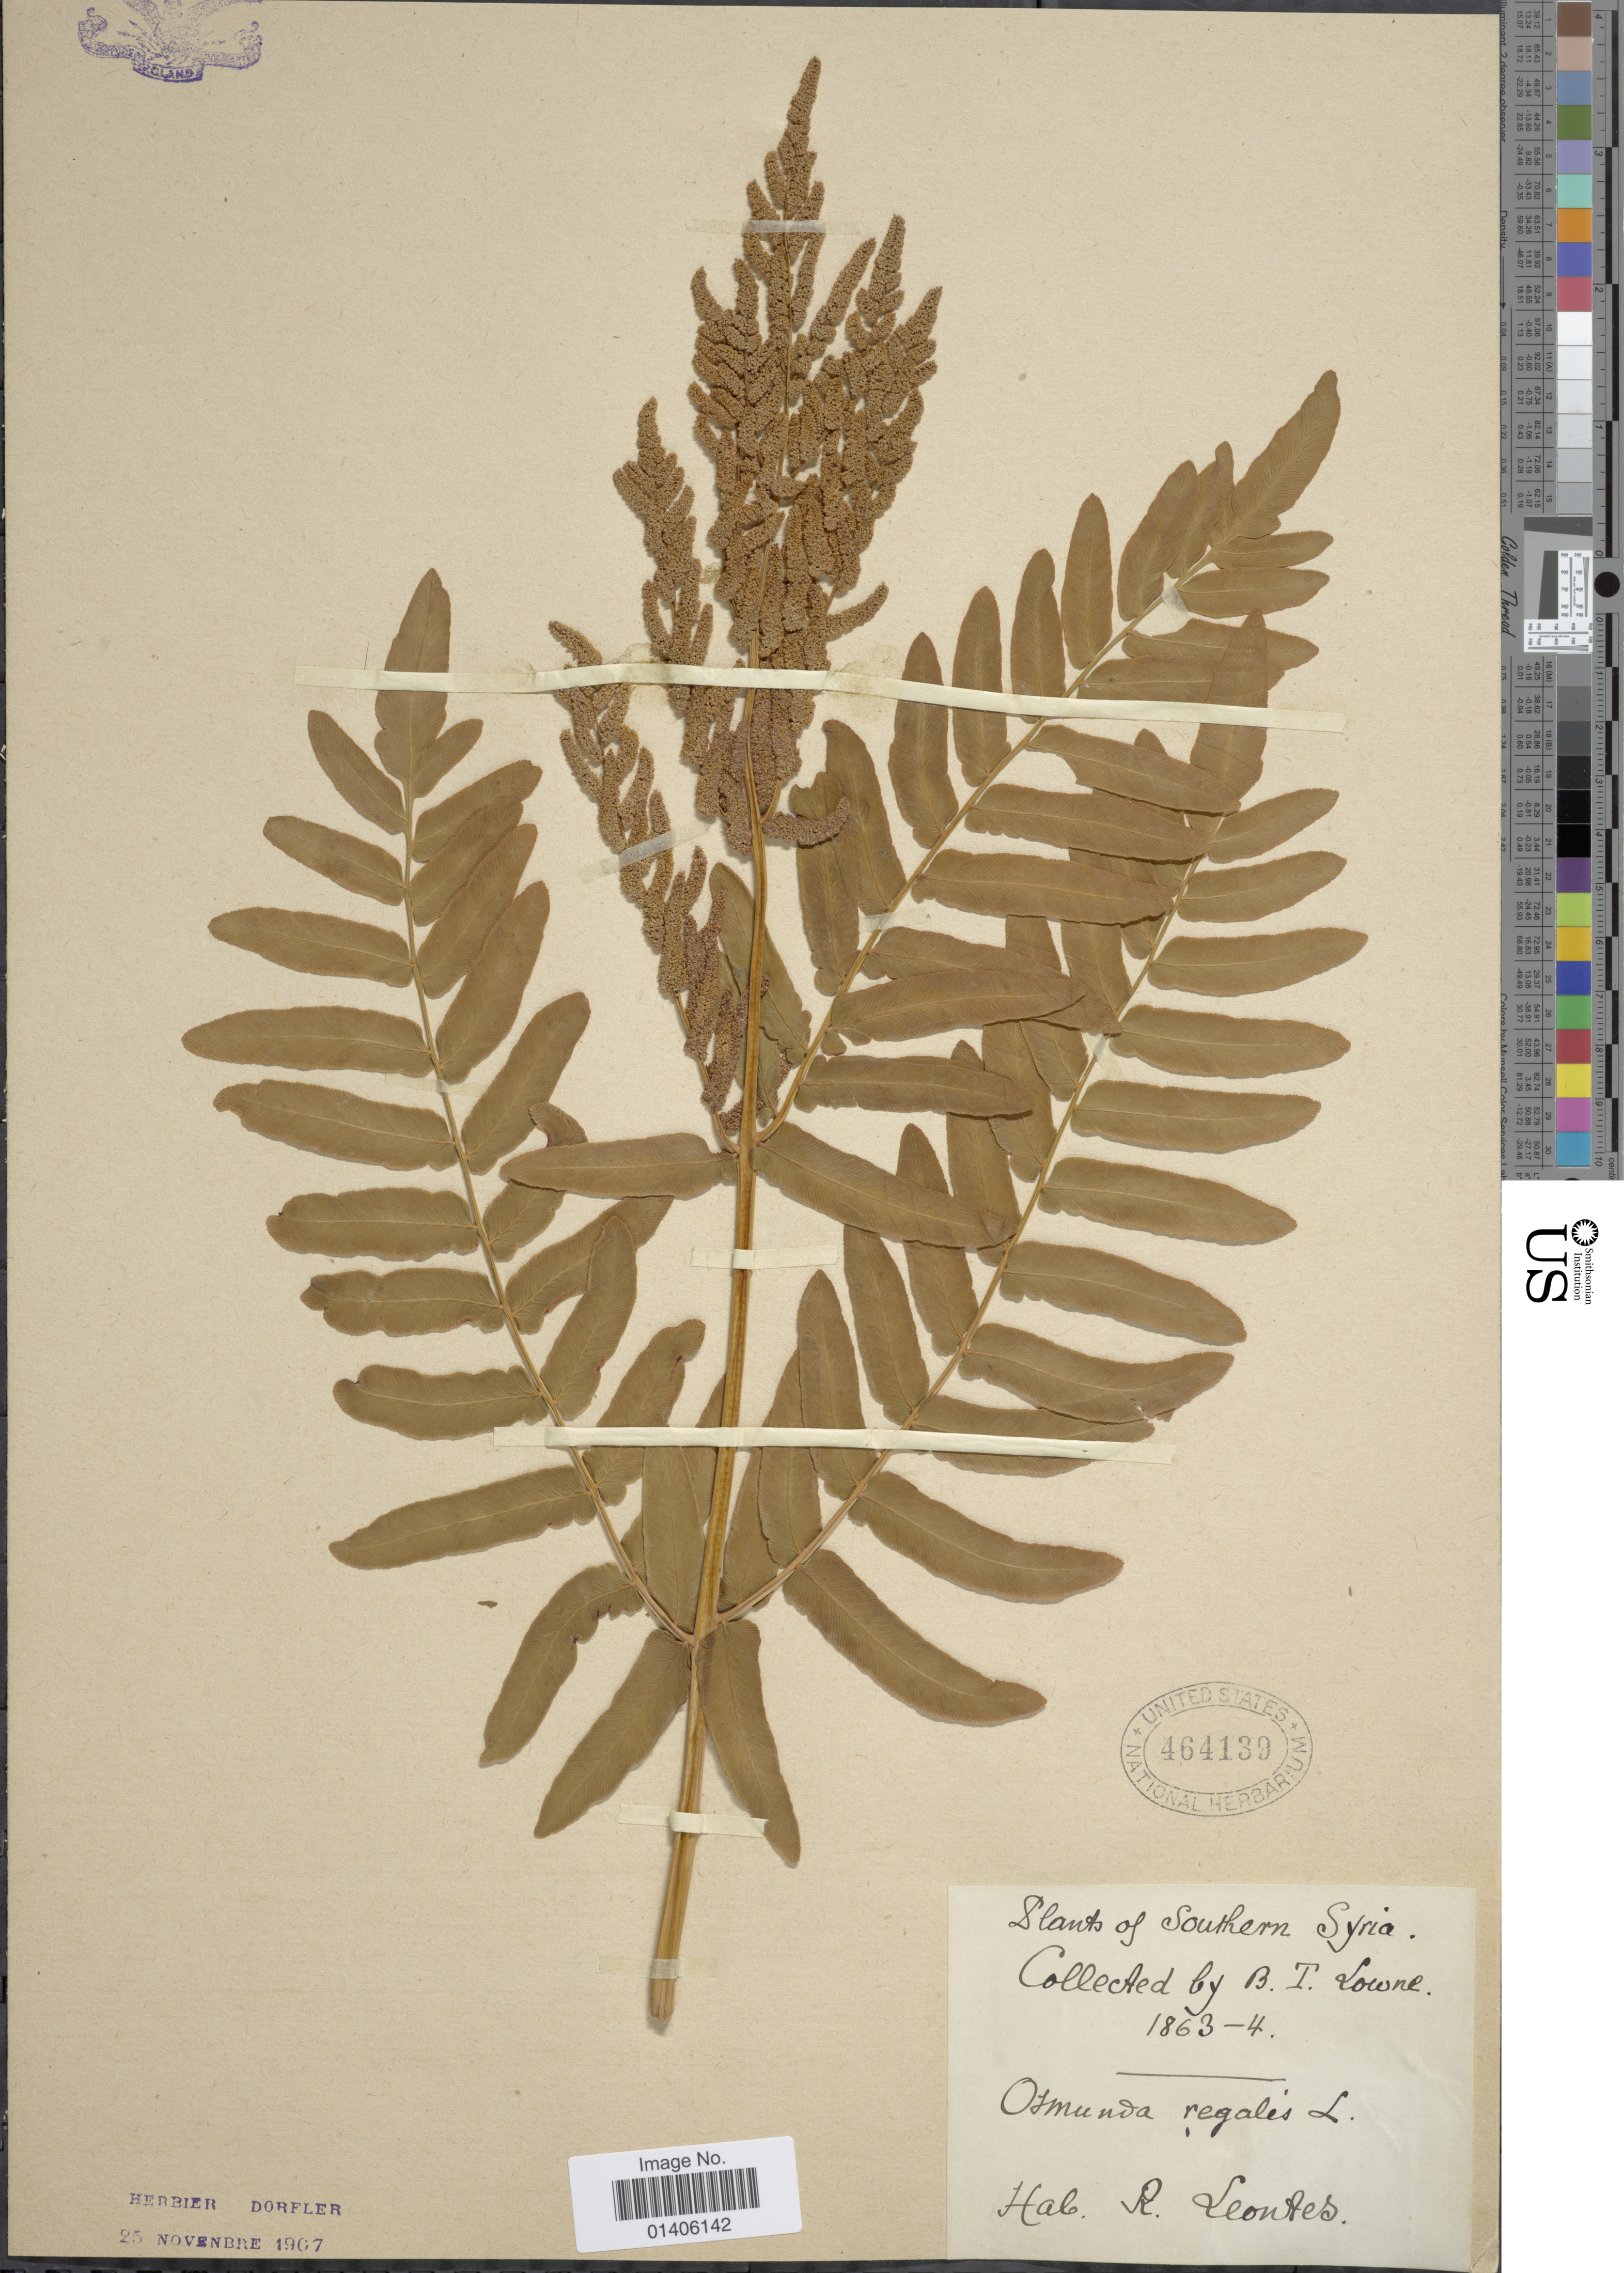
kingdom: Plantae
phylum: Tracheophyta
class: Polypodiopsida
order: Osmundales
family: Osmundaceae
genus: Osmunda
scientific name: Osmunda regalis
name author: L.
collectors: B. Lowne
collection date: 1863/1864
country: Syria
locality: Southern Syria, R. Leontes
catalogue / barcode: US 464139